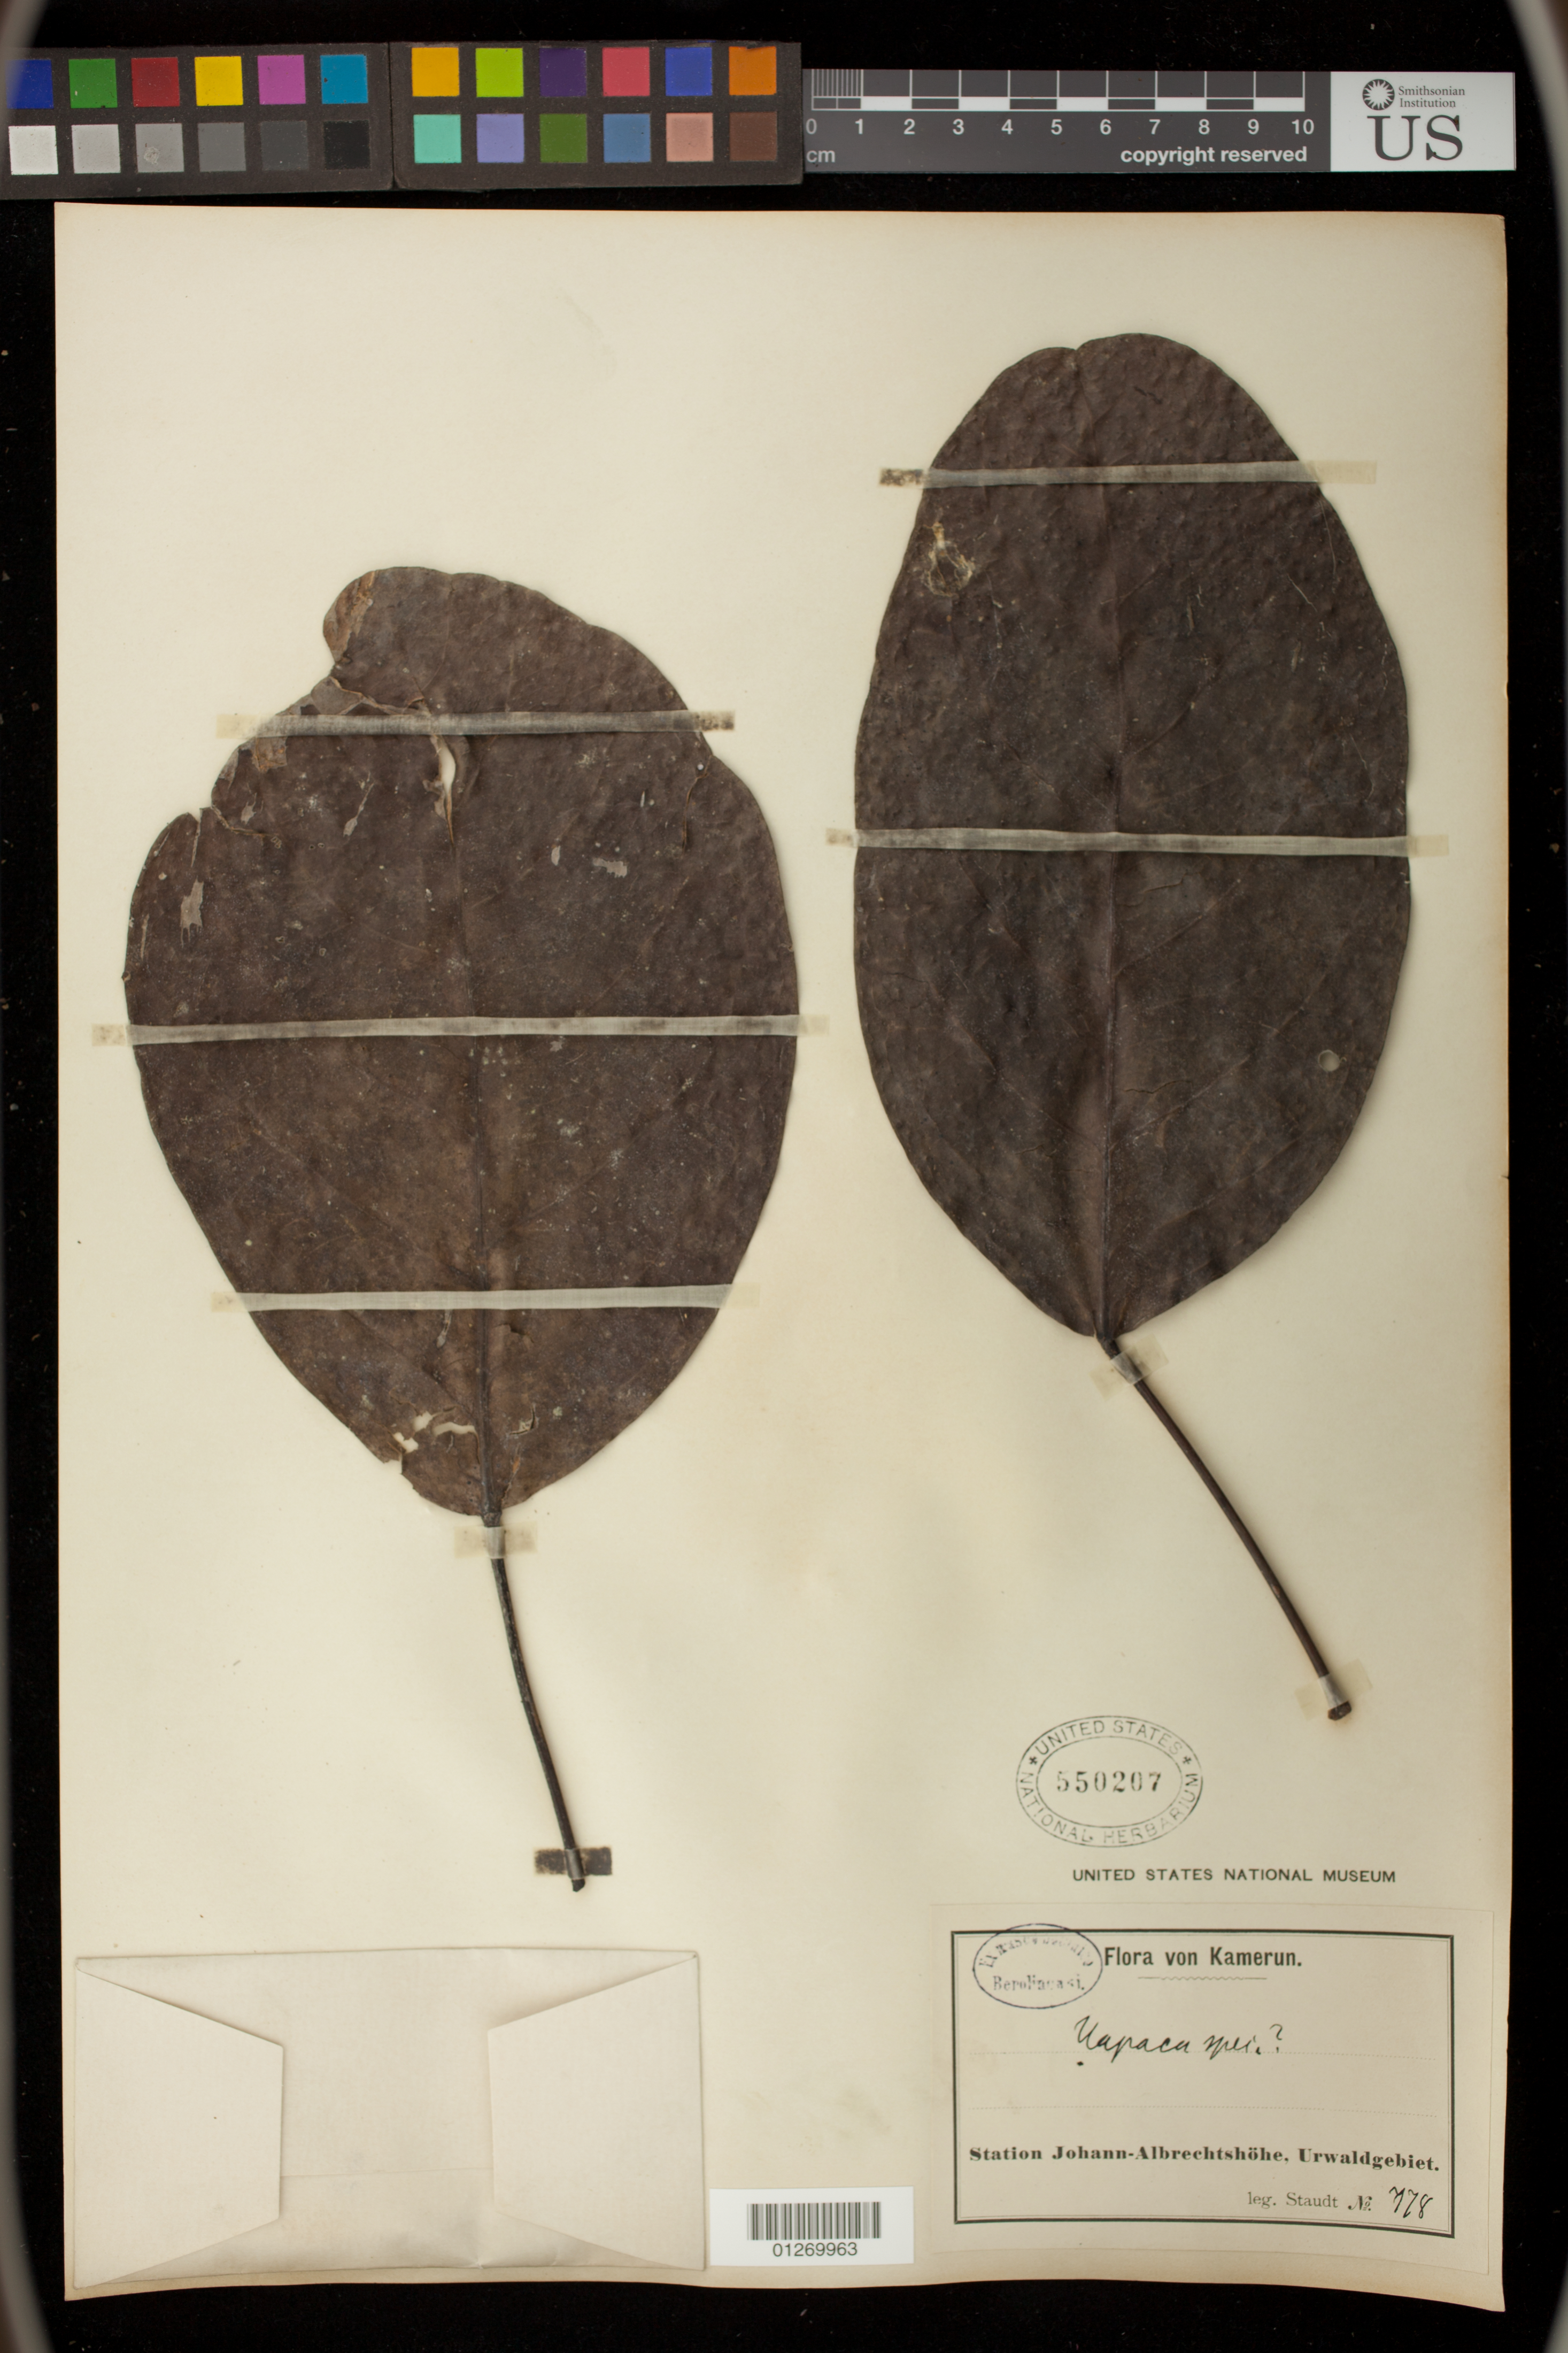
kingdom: Plantae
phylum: Tracheophyta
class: Magnoliopsida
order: Malpighiales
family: Phyllanthaceae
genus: Uapaca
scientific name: Uapaca sp.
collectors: -. Staudt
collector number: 778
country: Cameroon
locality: Station Johan-Albrechtshohe, Urwaldgebiet.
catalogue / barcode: US 550207